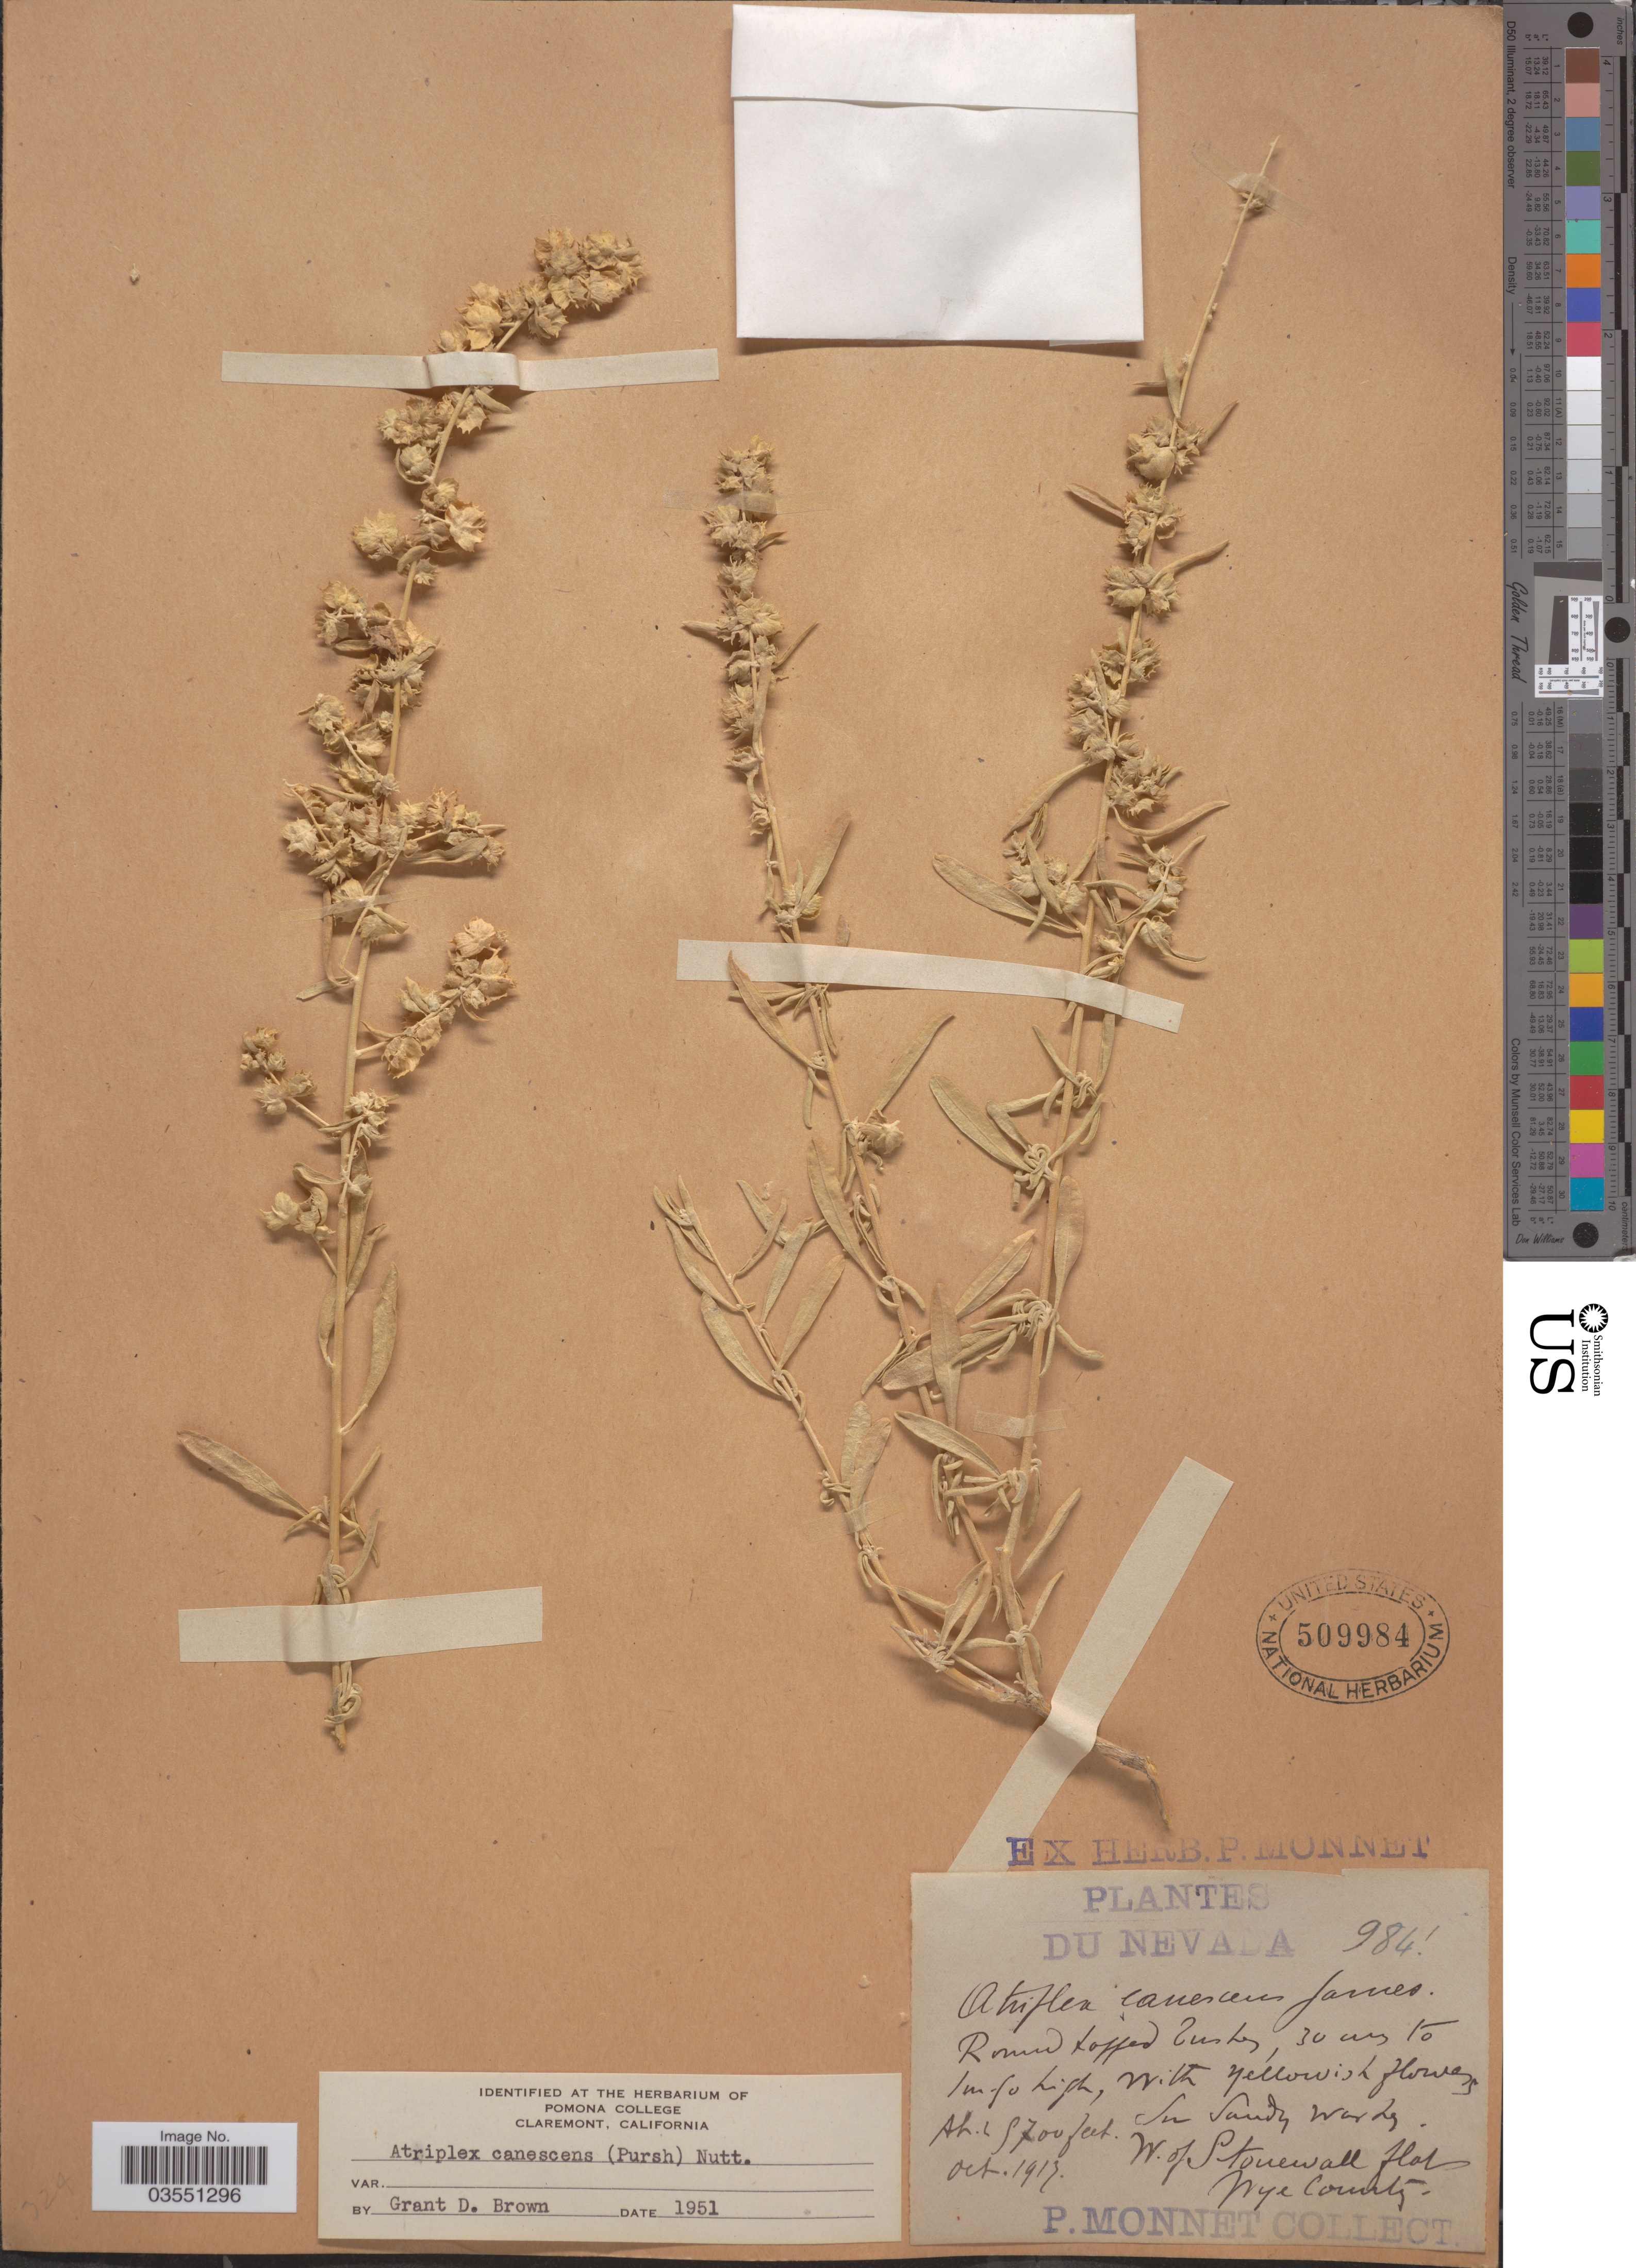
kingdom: Plantae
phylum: Tracheophyta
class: Magnoliopsida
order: Caryophyllales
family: Amaranthaceae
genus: Atriplex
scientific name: Atriplex canescens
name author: (Pursh) Nutt.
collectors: P. Monnet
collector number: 984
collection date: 1913-10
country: United States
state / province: Nevada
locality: In sandy washes. W. of Stonewall flat. Nye County.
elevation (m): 1737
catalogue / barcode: US 509984